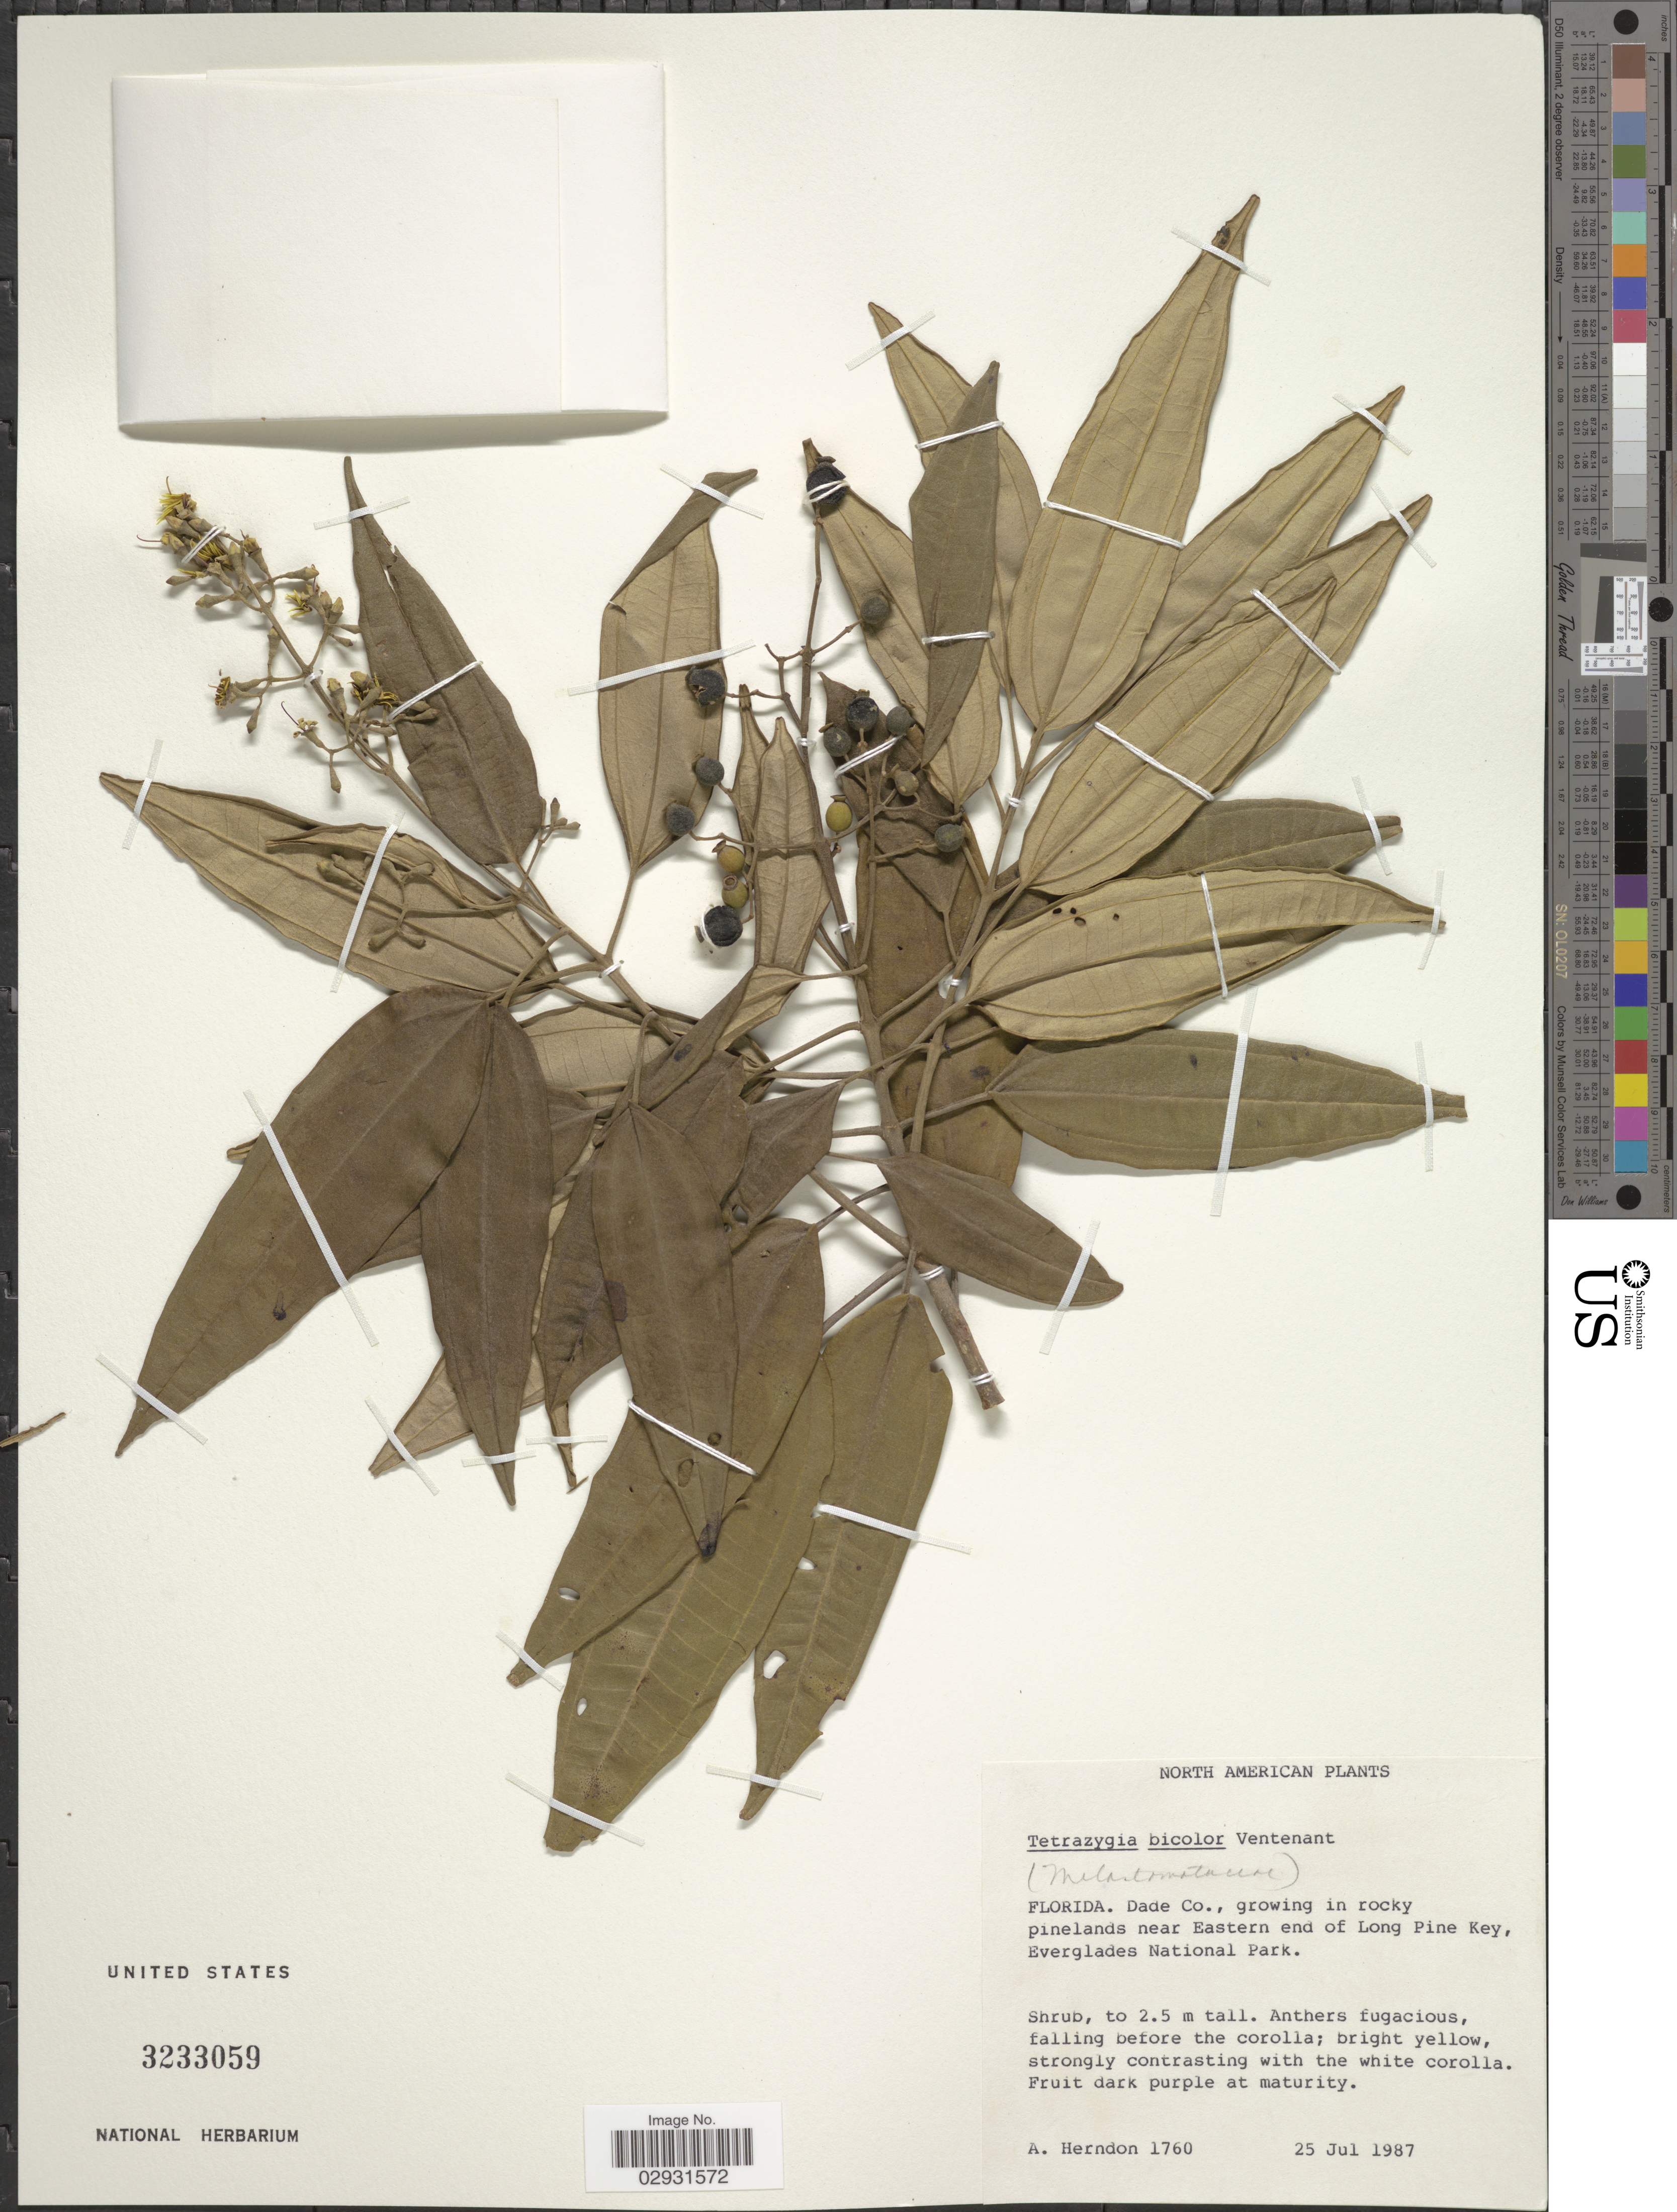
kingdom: Plantae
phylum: Tracheophyta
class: Magnoliopsida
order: Myrtales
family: Melastomataceae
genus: Tetrazygia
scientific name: Tetrazygia bicolor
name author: (Mill.) Cogn.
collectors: A. Herndon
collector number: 1760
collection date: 1987-07-25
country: United States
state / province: Florida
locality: Dade Co., growing in rocky pinelands near Eastern end of Long Pine Key, Everglades National Park.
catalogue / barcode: US 3233059